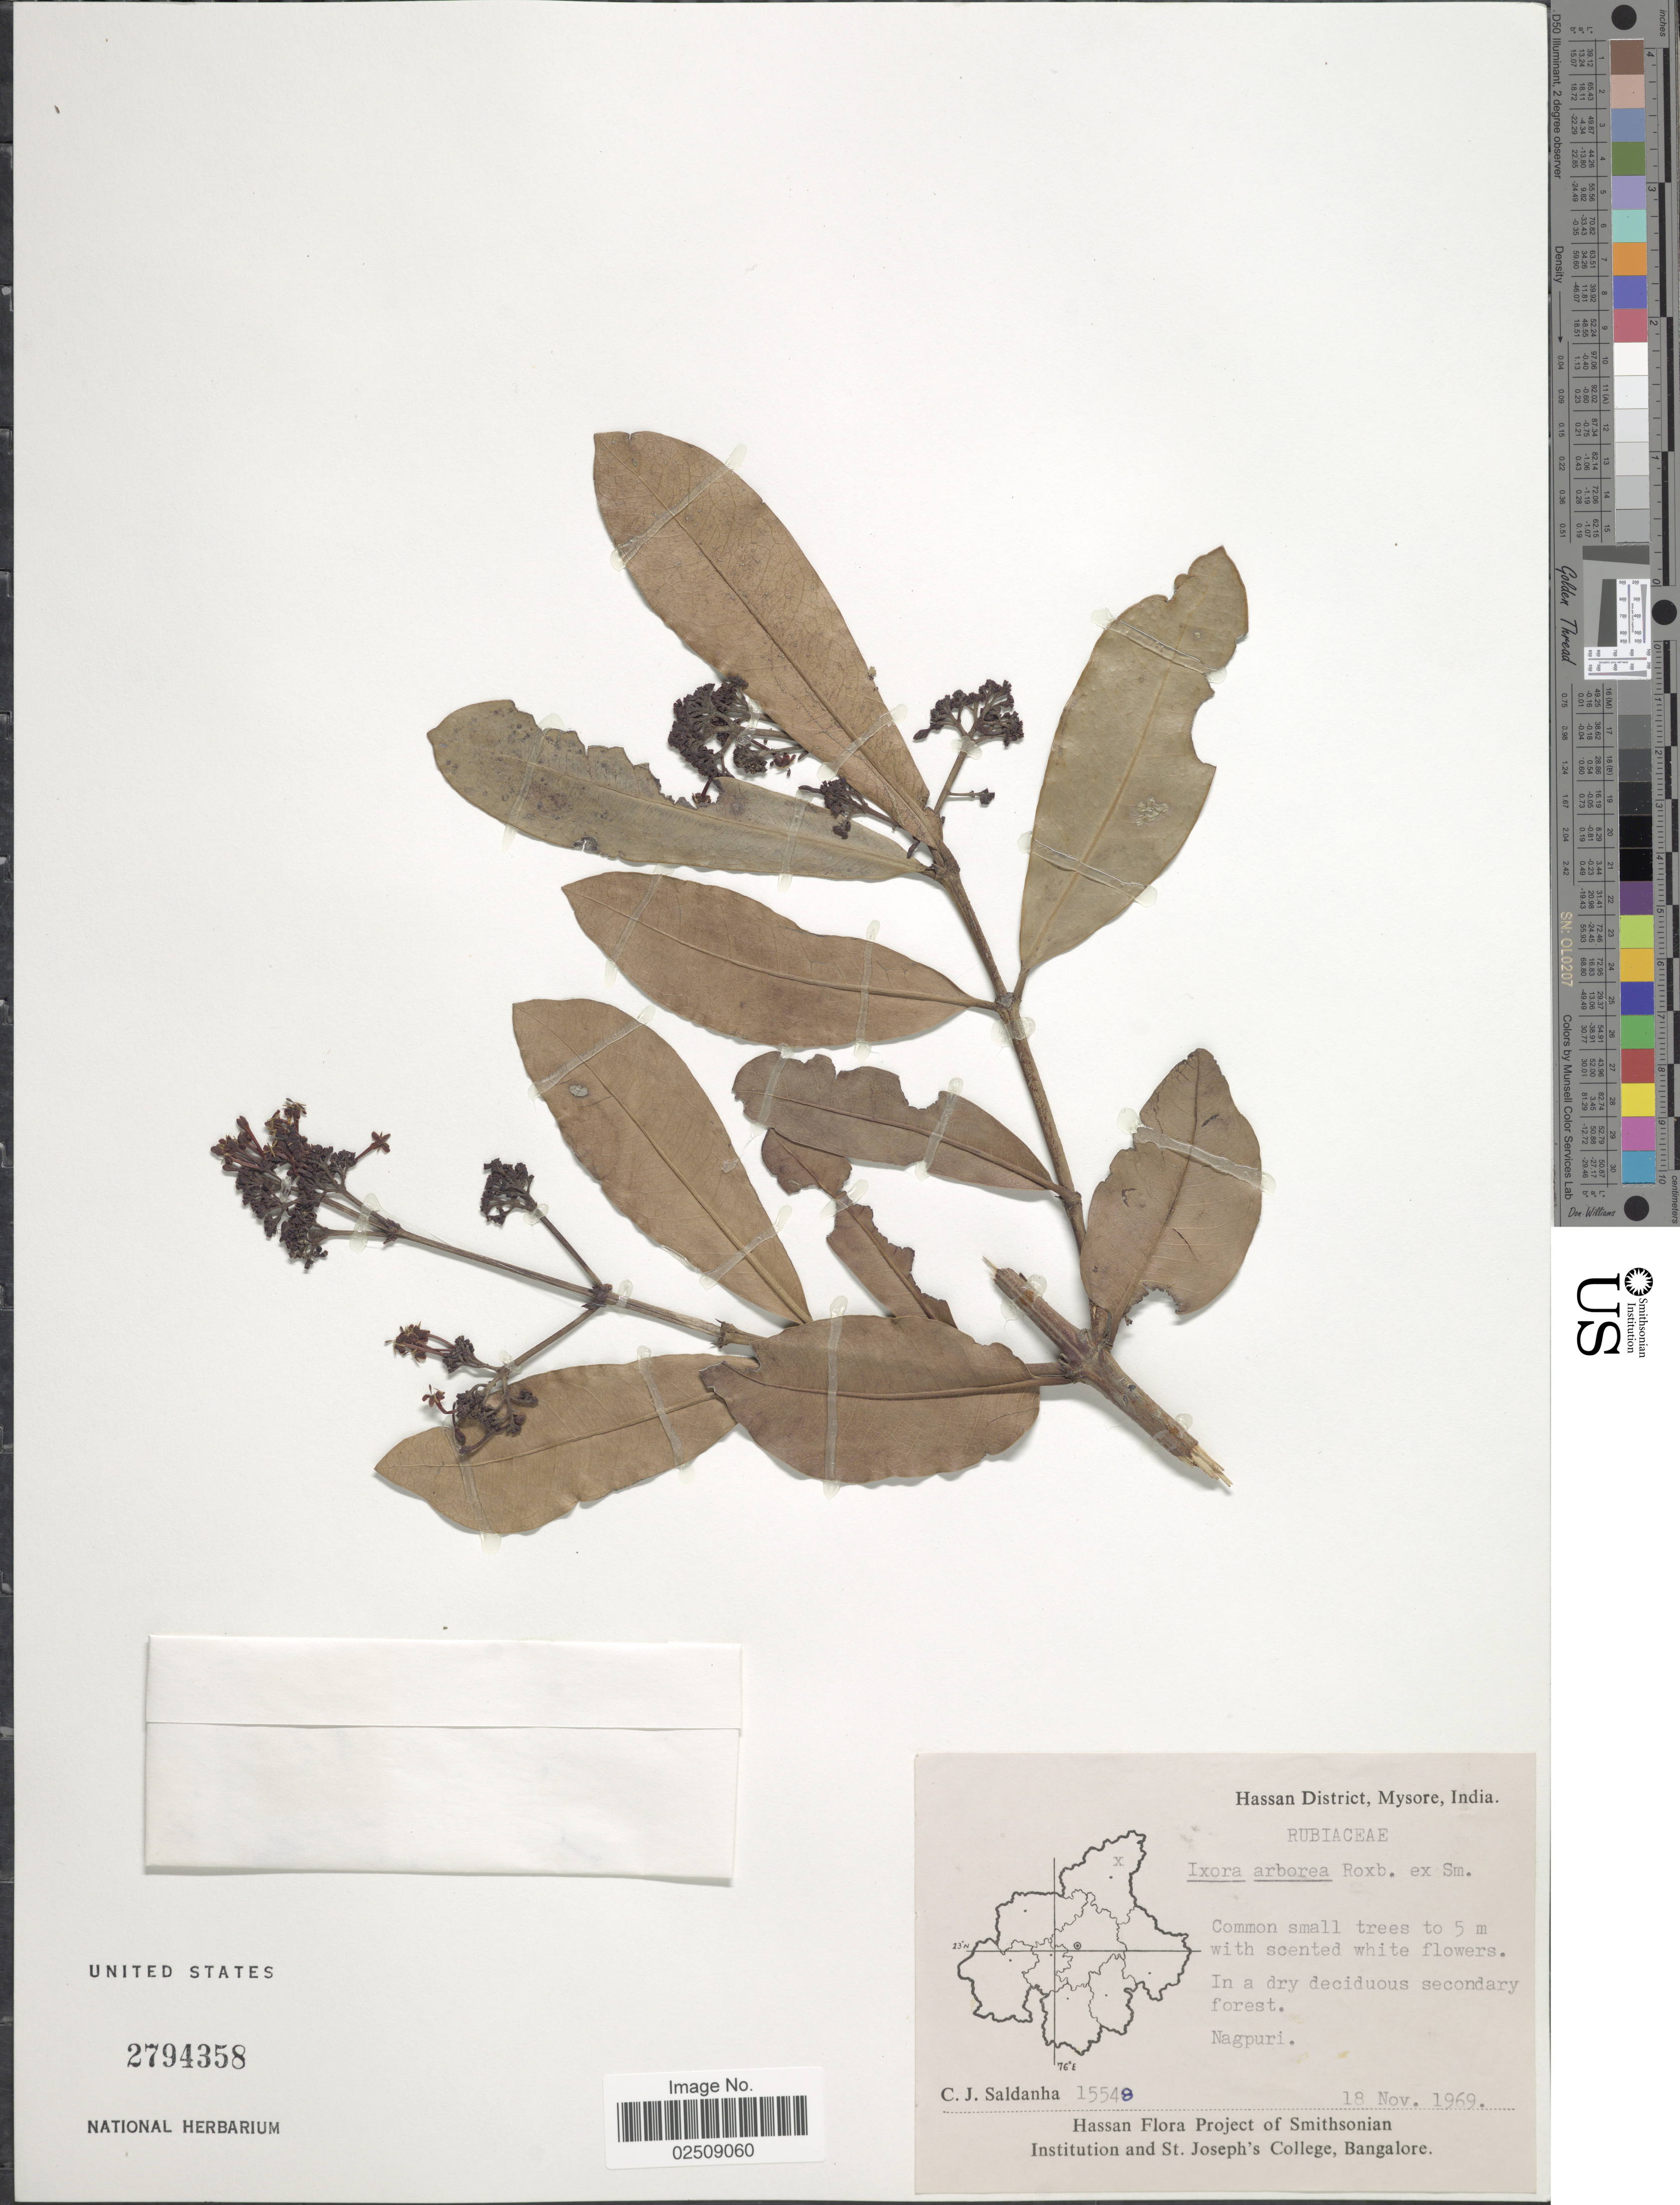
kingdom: Plantae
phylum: Tracheophyta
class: Magnoliopsida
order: Gentianales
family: Rubiaceae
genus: Ixora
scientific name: Ixora arborea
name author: Blanco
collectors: C. J. Saldanha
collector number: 15548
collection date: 1969-11-18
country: India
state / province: Karnataka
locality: Hassan District, Mysore. Nagpuri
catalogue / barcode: US 2794358